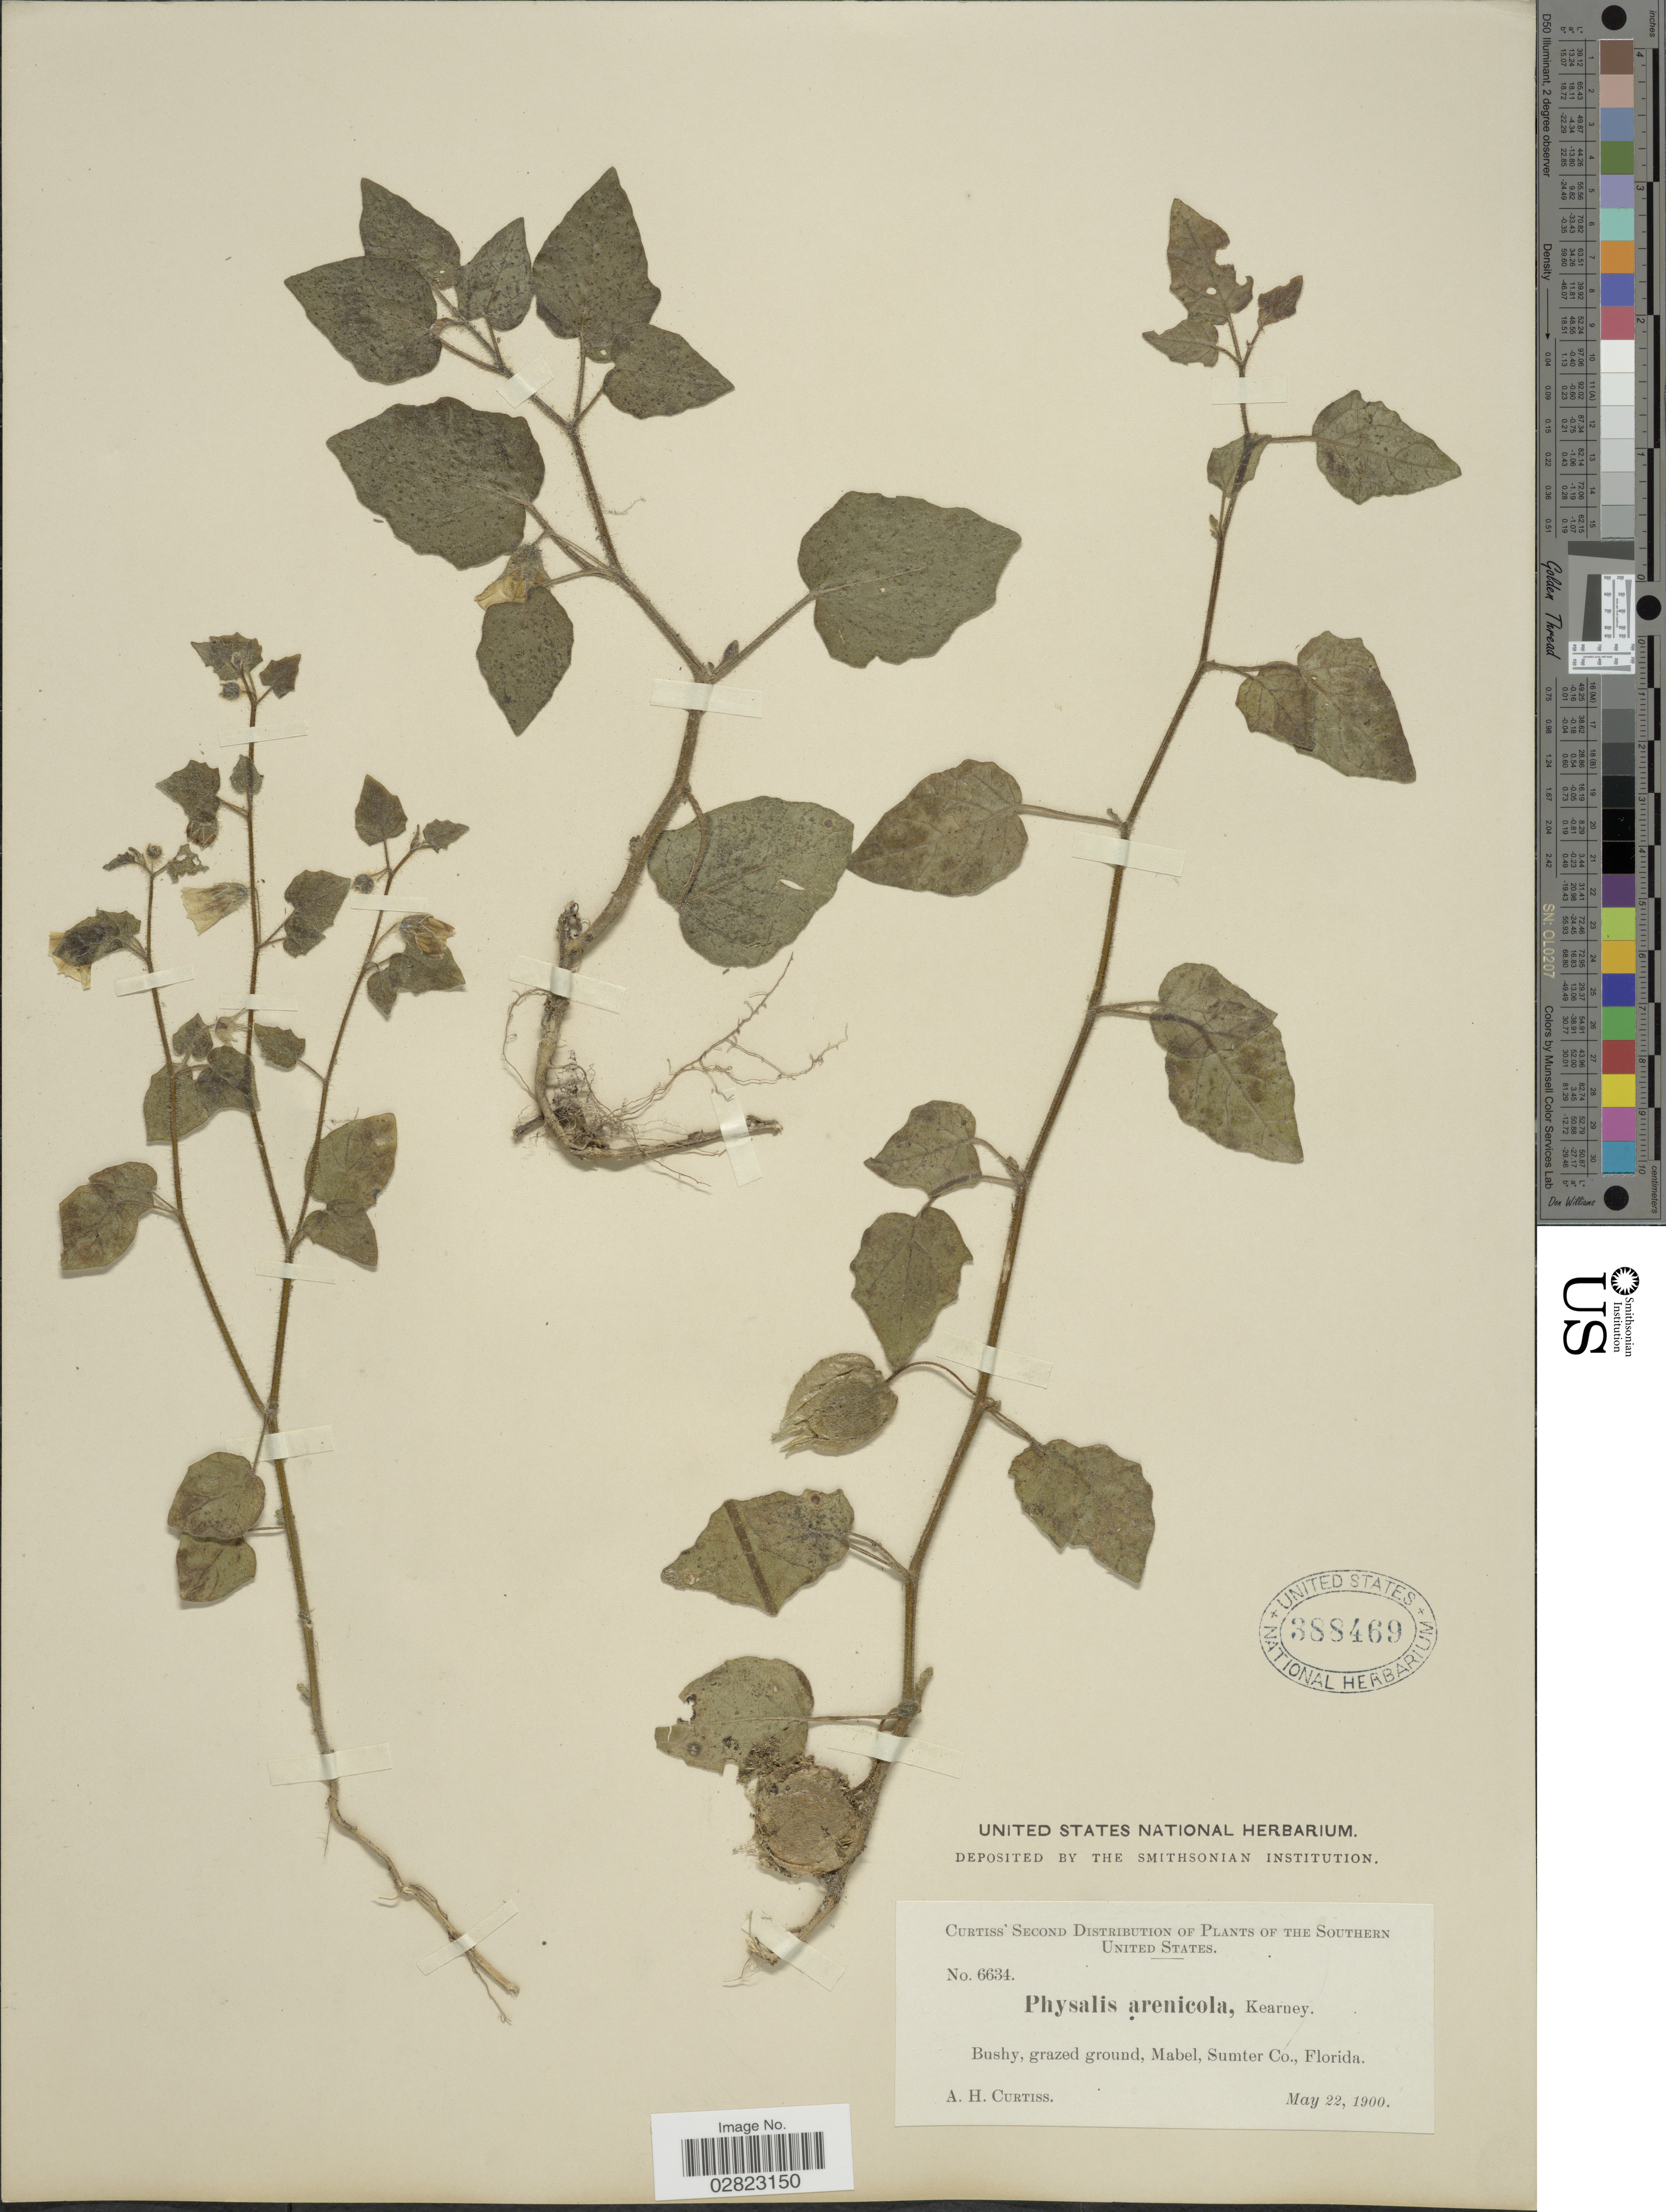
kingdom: Plantae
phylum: Tracheophyta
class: Magnoliopsida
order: Solanales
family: Solanaceae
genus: Physalis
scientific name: Physalis ciliosa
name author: Rydb.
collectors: A. H. Curtiss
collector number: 6634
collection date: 1900-05-22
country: United States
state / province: Florida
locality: Southern United States. Mabel, Sumter Co.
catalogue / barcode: US 388469